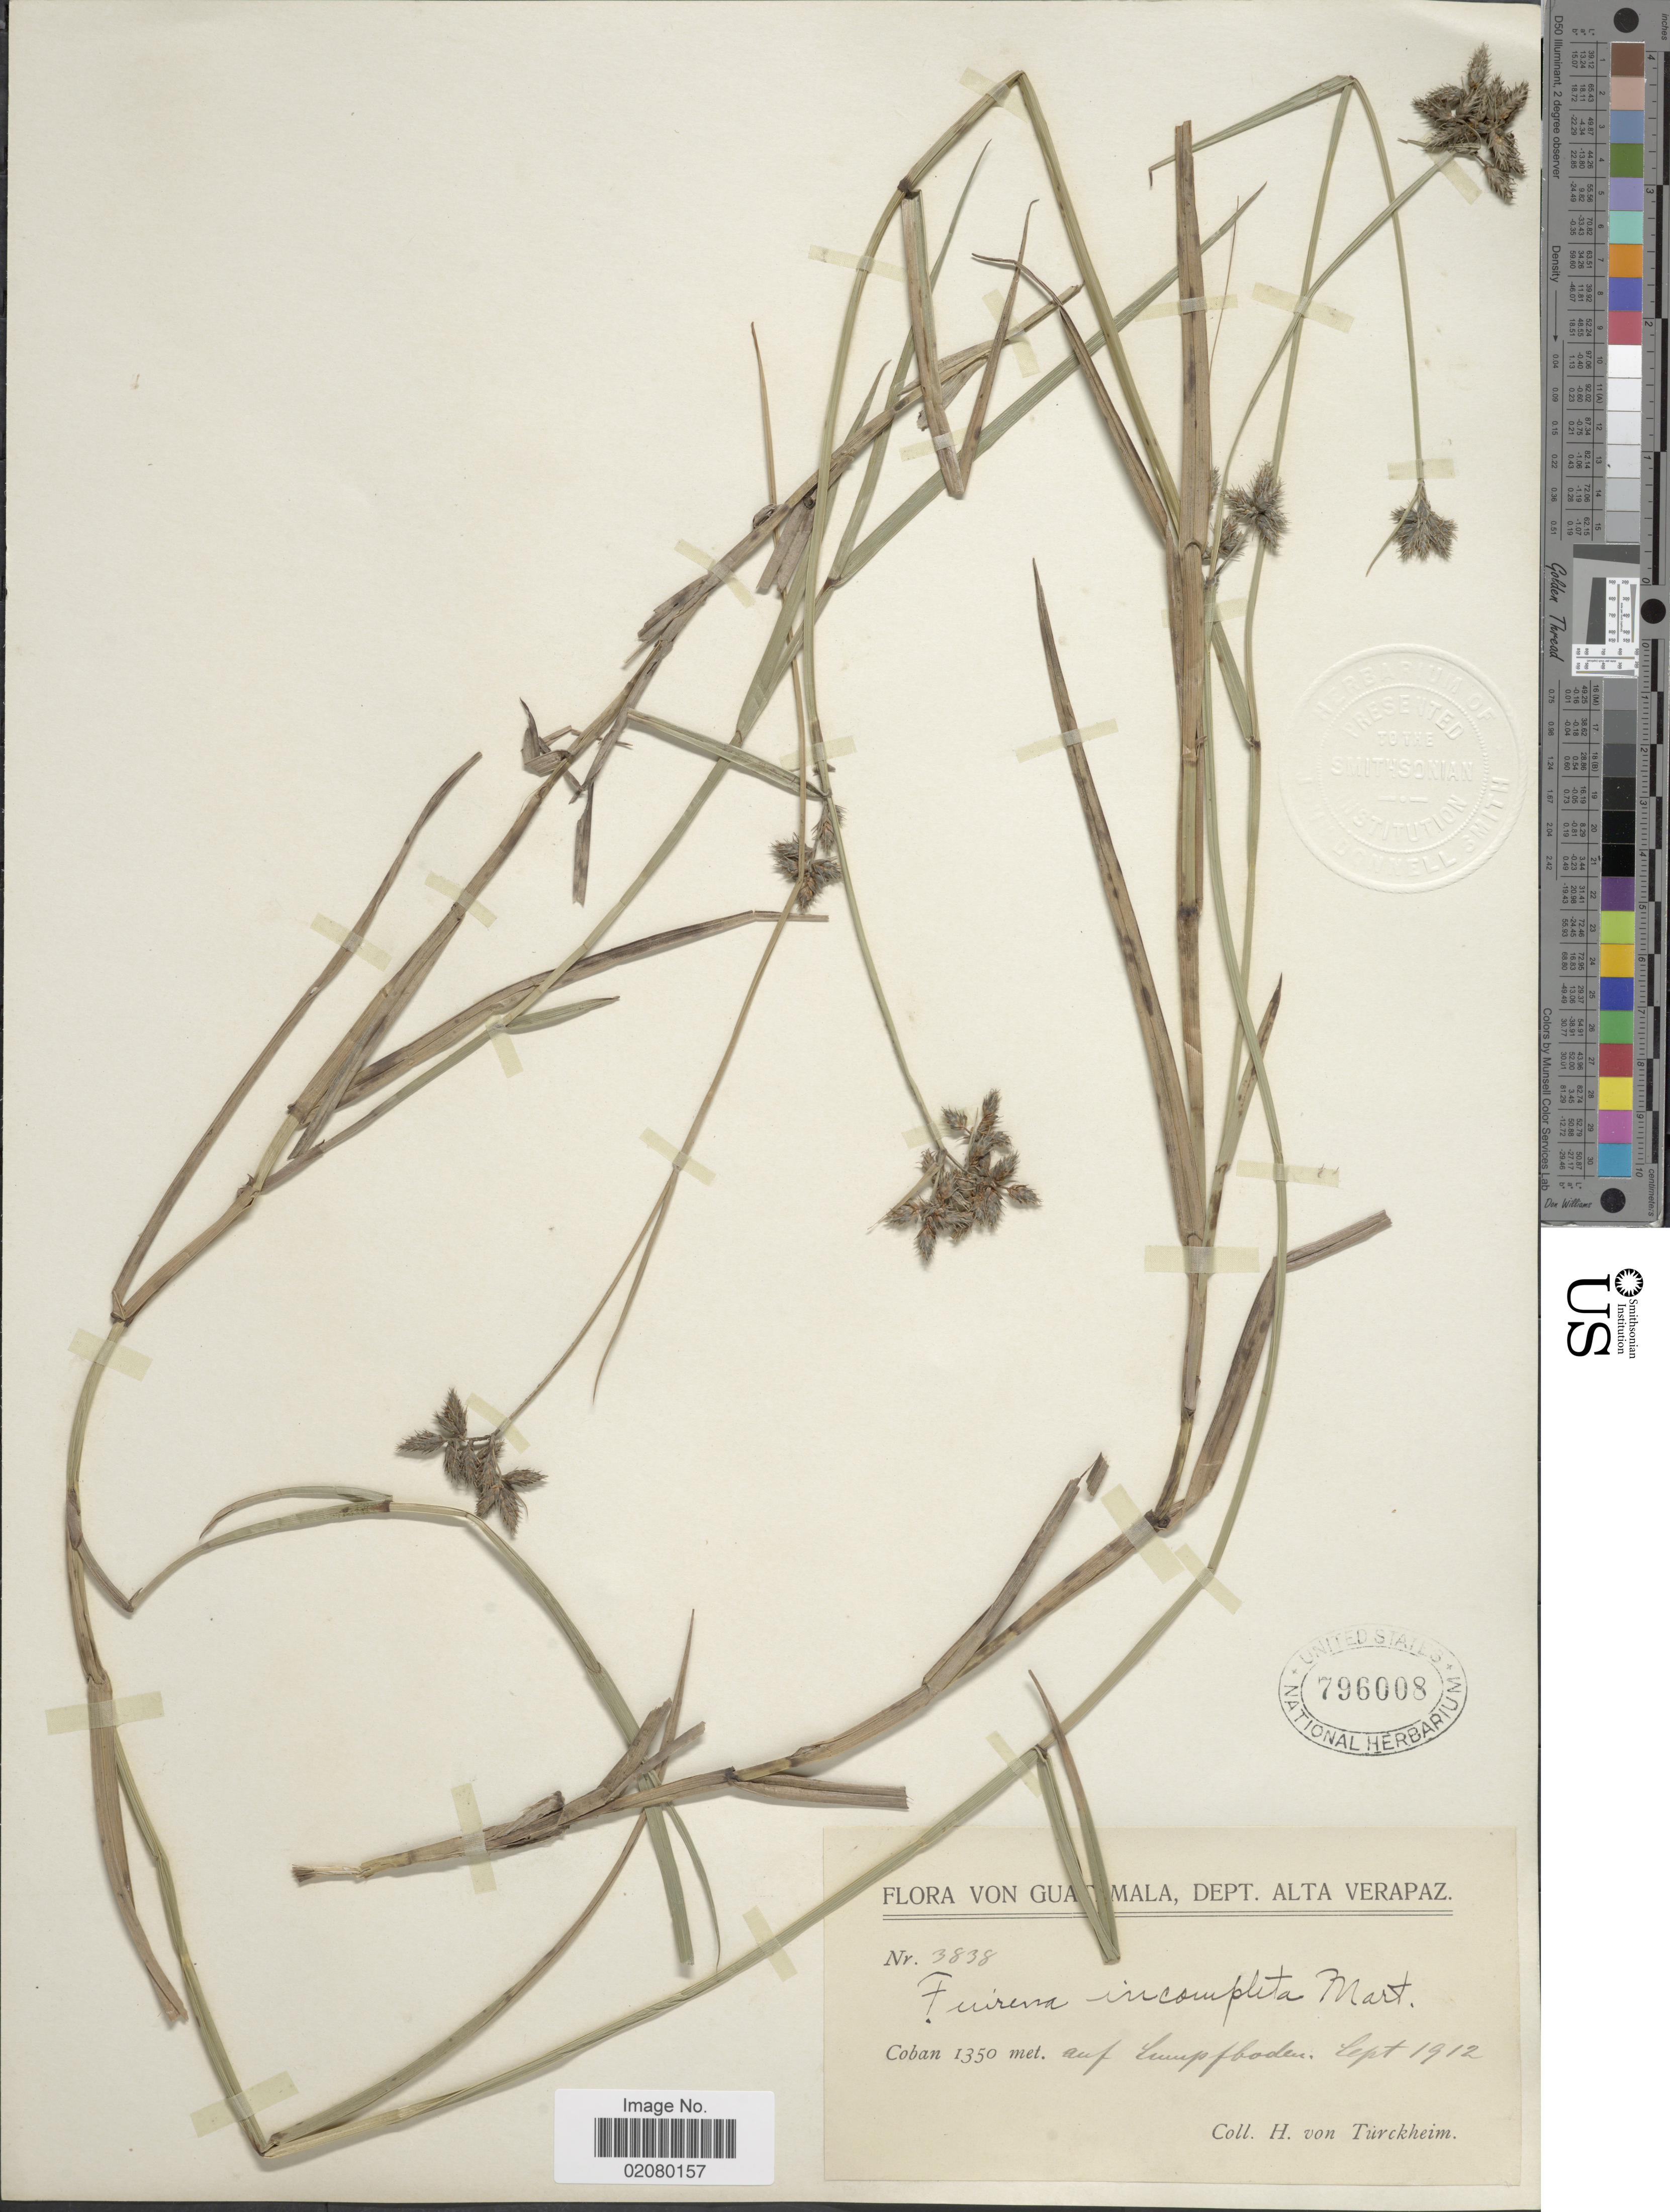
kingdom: Plantae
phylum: Tracheophyta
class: Liliopsida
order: Poales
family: Cyperaceae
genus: Fuirena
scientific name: Fuirena incompleta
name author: Nees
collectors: H. von Türckheim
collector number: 3838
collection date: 1912-09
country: Guatemala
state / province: Alta Verapaz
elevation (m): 1350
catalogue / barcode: US 796008